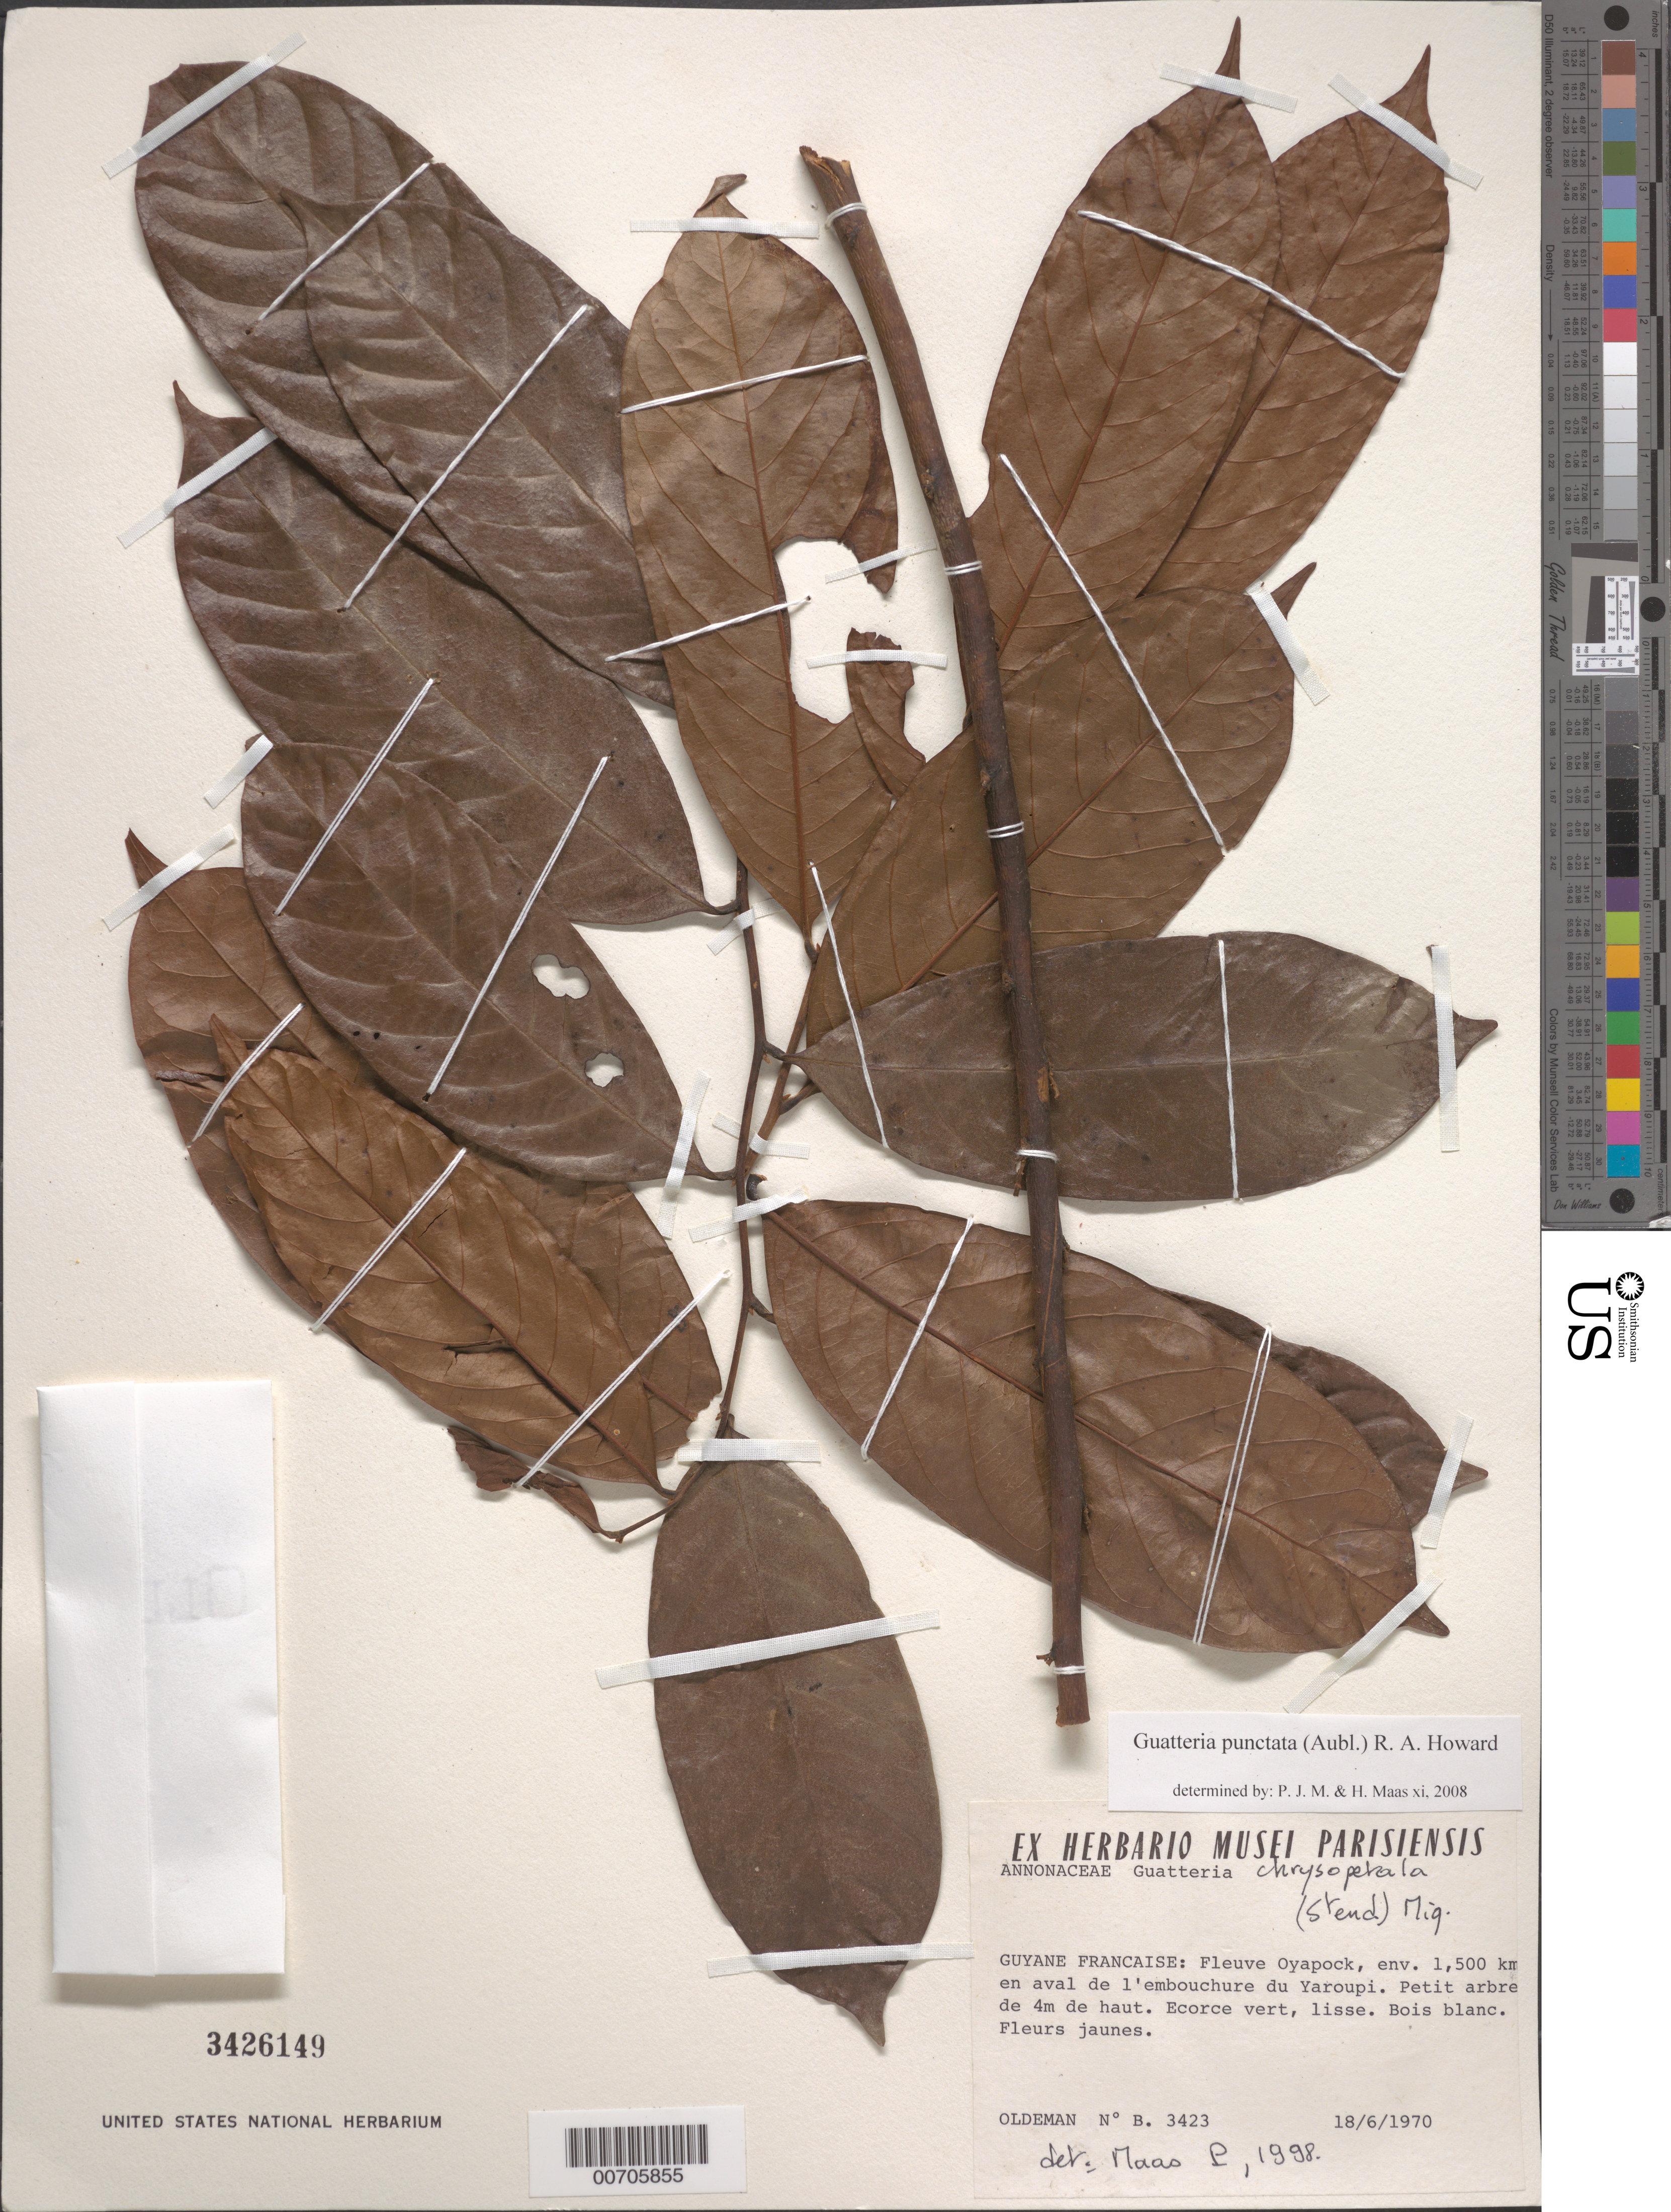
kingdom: Plantae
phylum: Tracheophyta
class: Magnoliopsida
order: Magnoliales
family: Annonaceae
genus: Guatteria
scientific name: Guatteria punctata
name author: (Aubl.) R.A. Howard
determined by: Maas, Paul J.; Maas, H.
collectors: R. Oldeman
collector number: B 3423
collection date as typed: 18-Jun-70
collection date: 1970-06-18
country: French Guiana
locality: Fleuve Oyapock, 1.5 km from Yaroupi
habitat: En aval de l'embouchure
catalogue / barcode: US 3426149